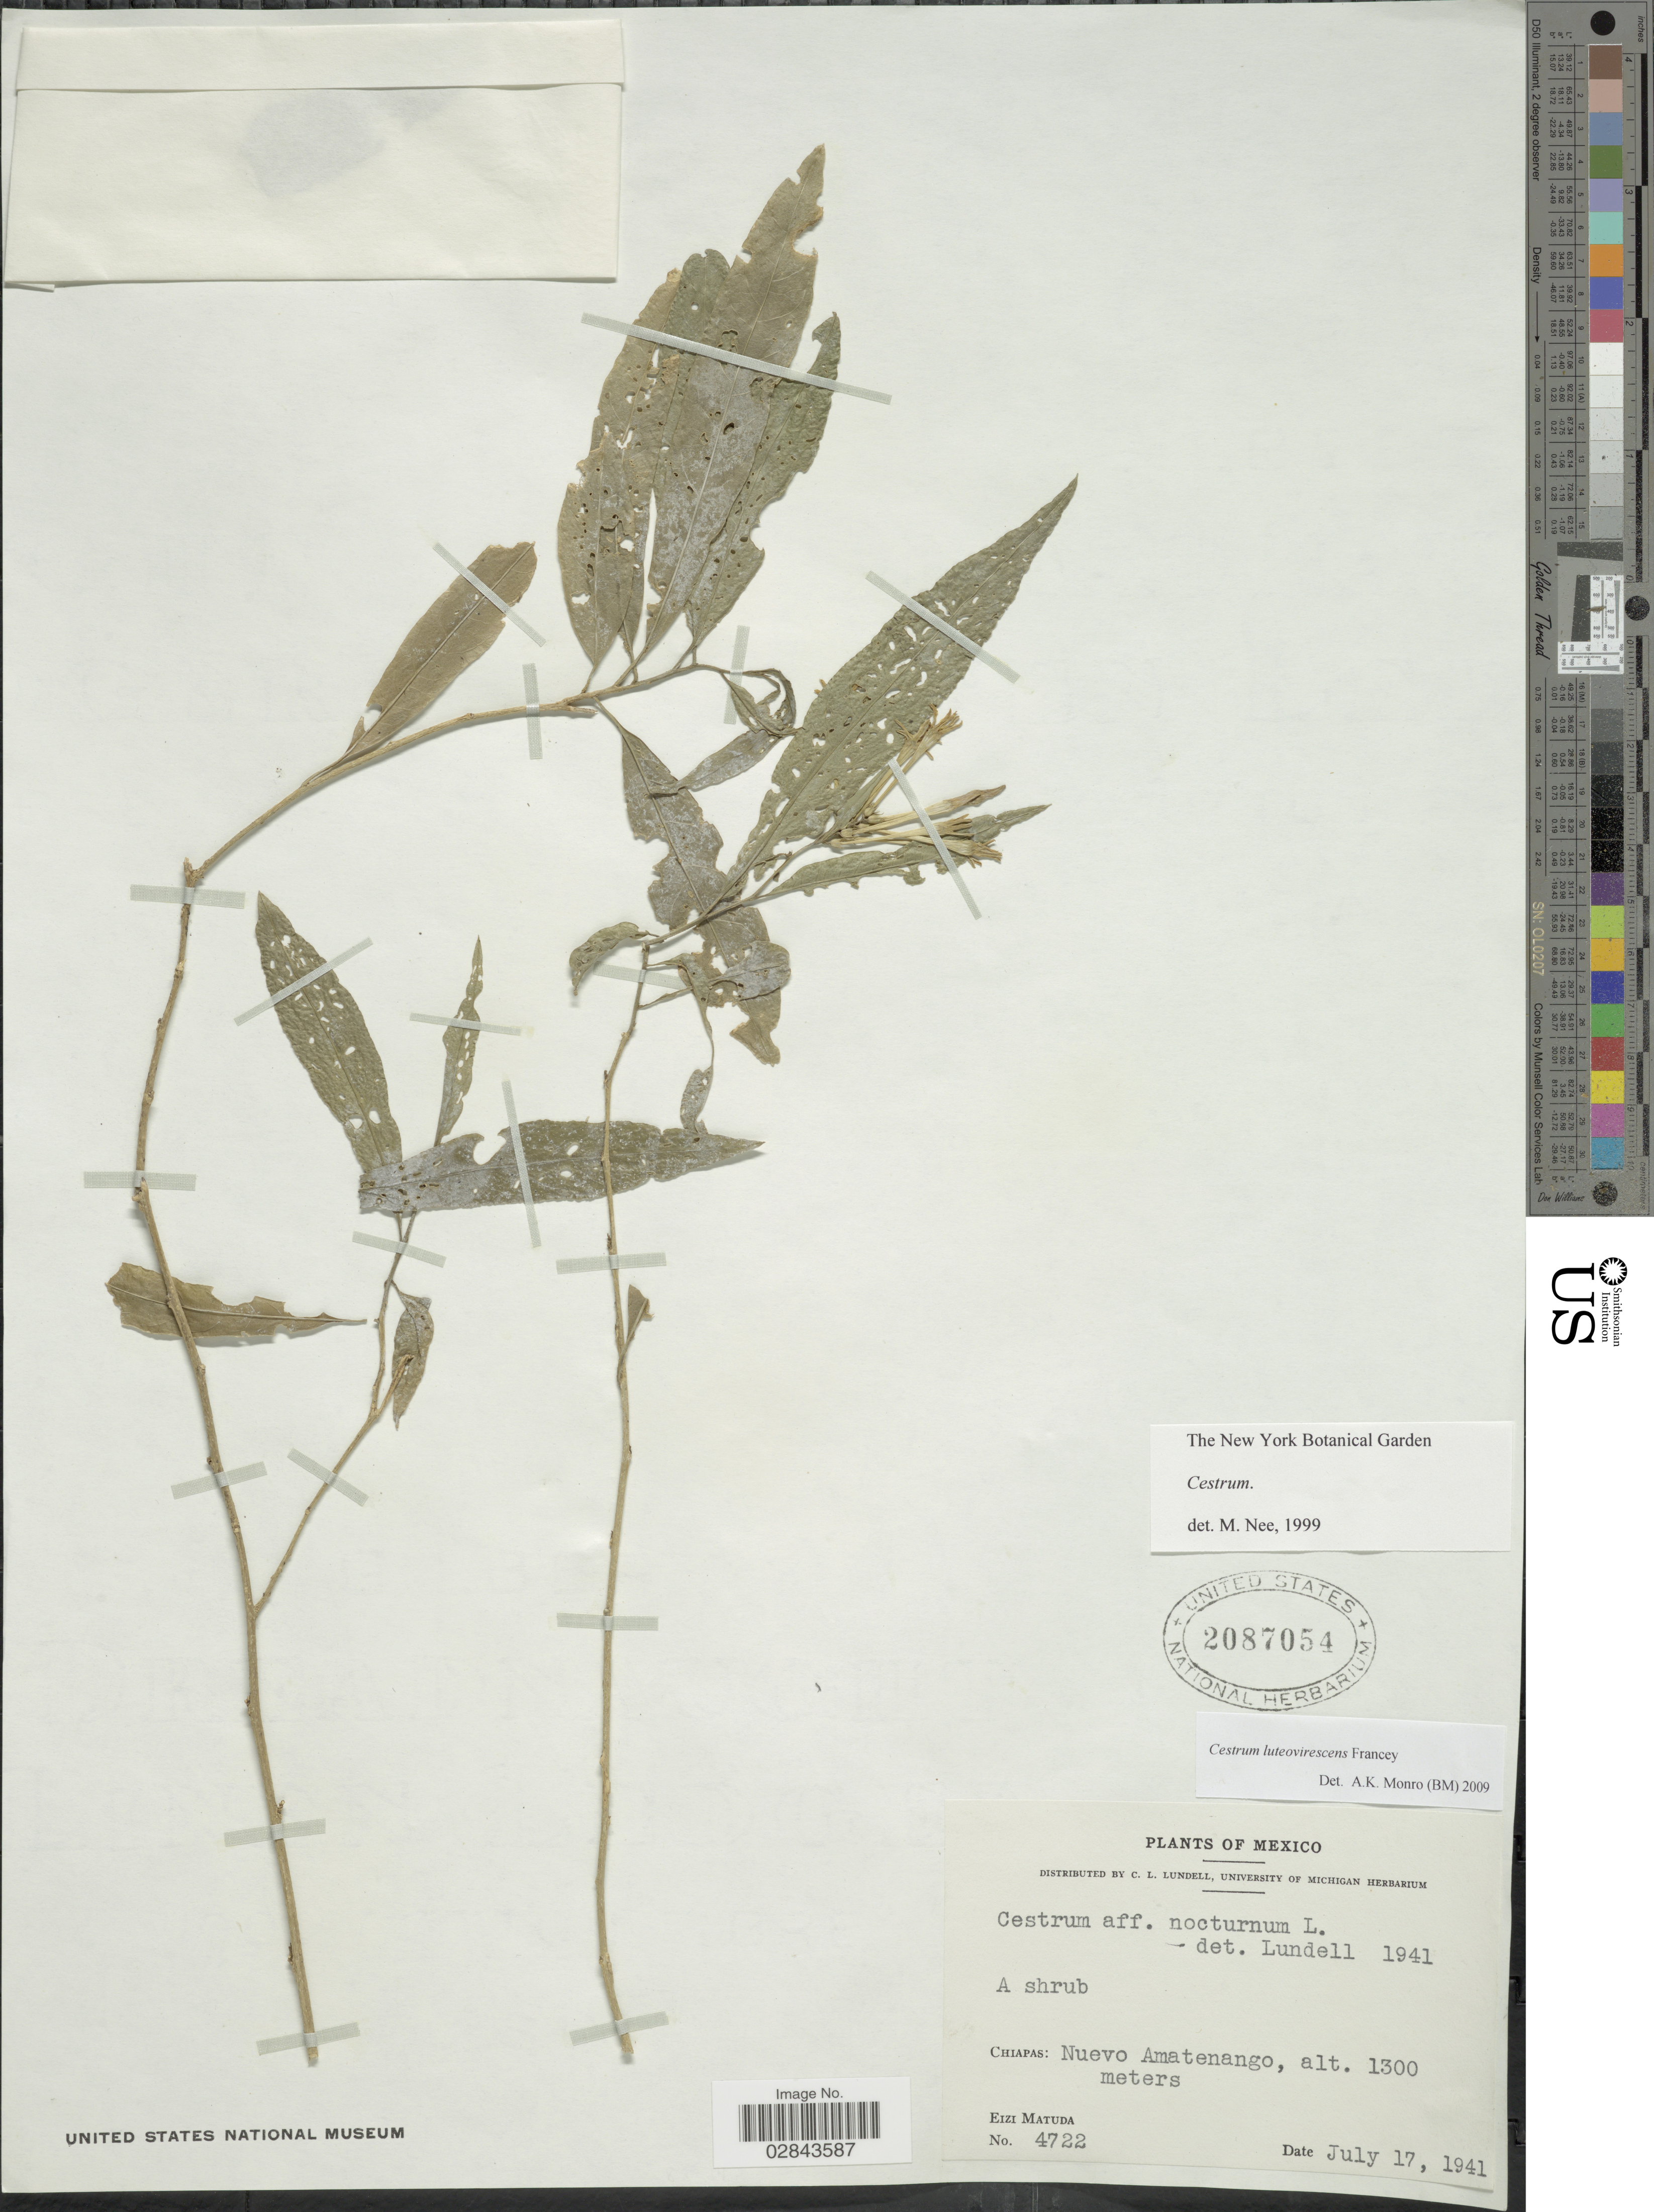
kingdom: Plantae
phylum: Tracheophyta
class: Magnoliopsida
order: Solanales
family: Solanaceae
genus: Cestrum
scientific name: Cestrum luteo-virescens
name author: Francey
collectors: E. Matuda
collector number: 4722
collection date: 1941-07-17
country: Mexico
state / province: Chiapas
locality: Nuevo Amatenango.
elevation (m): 1300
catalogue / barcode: US 2087054